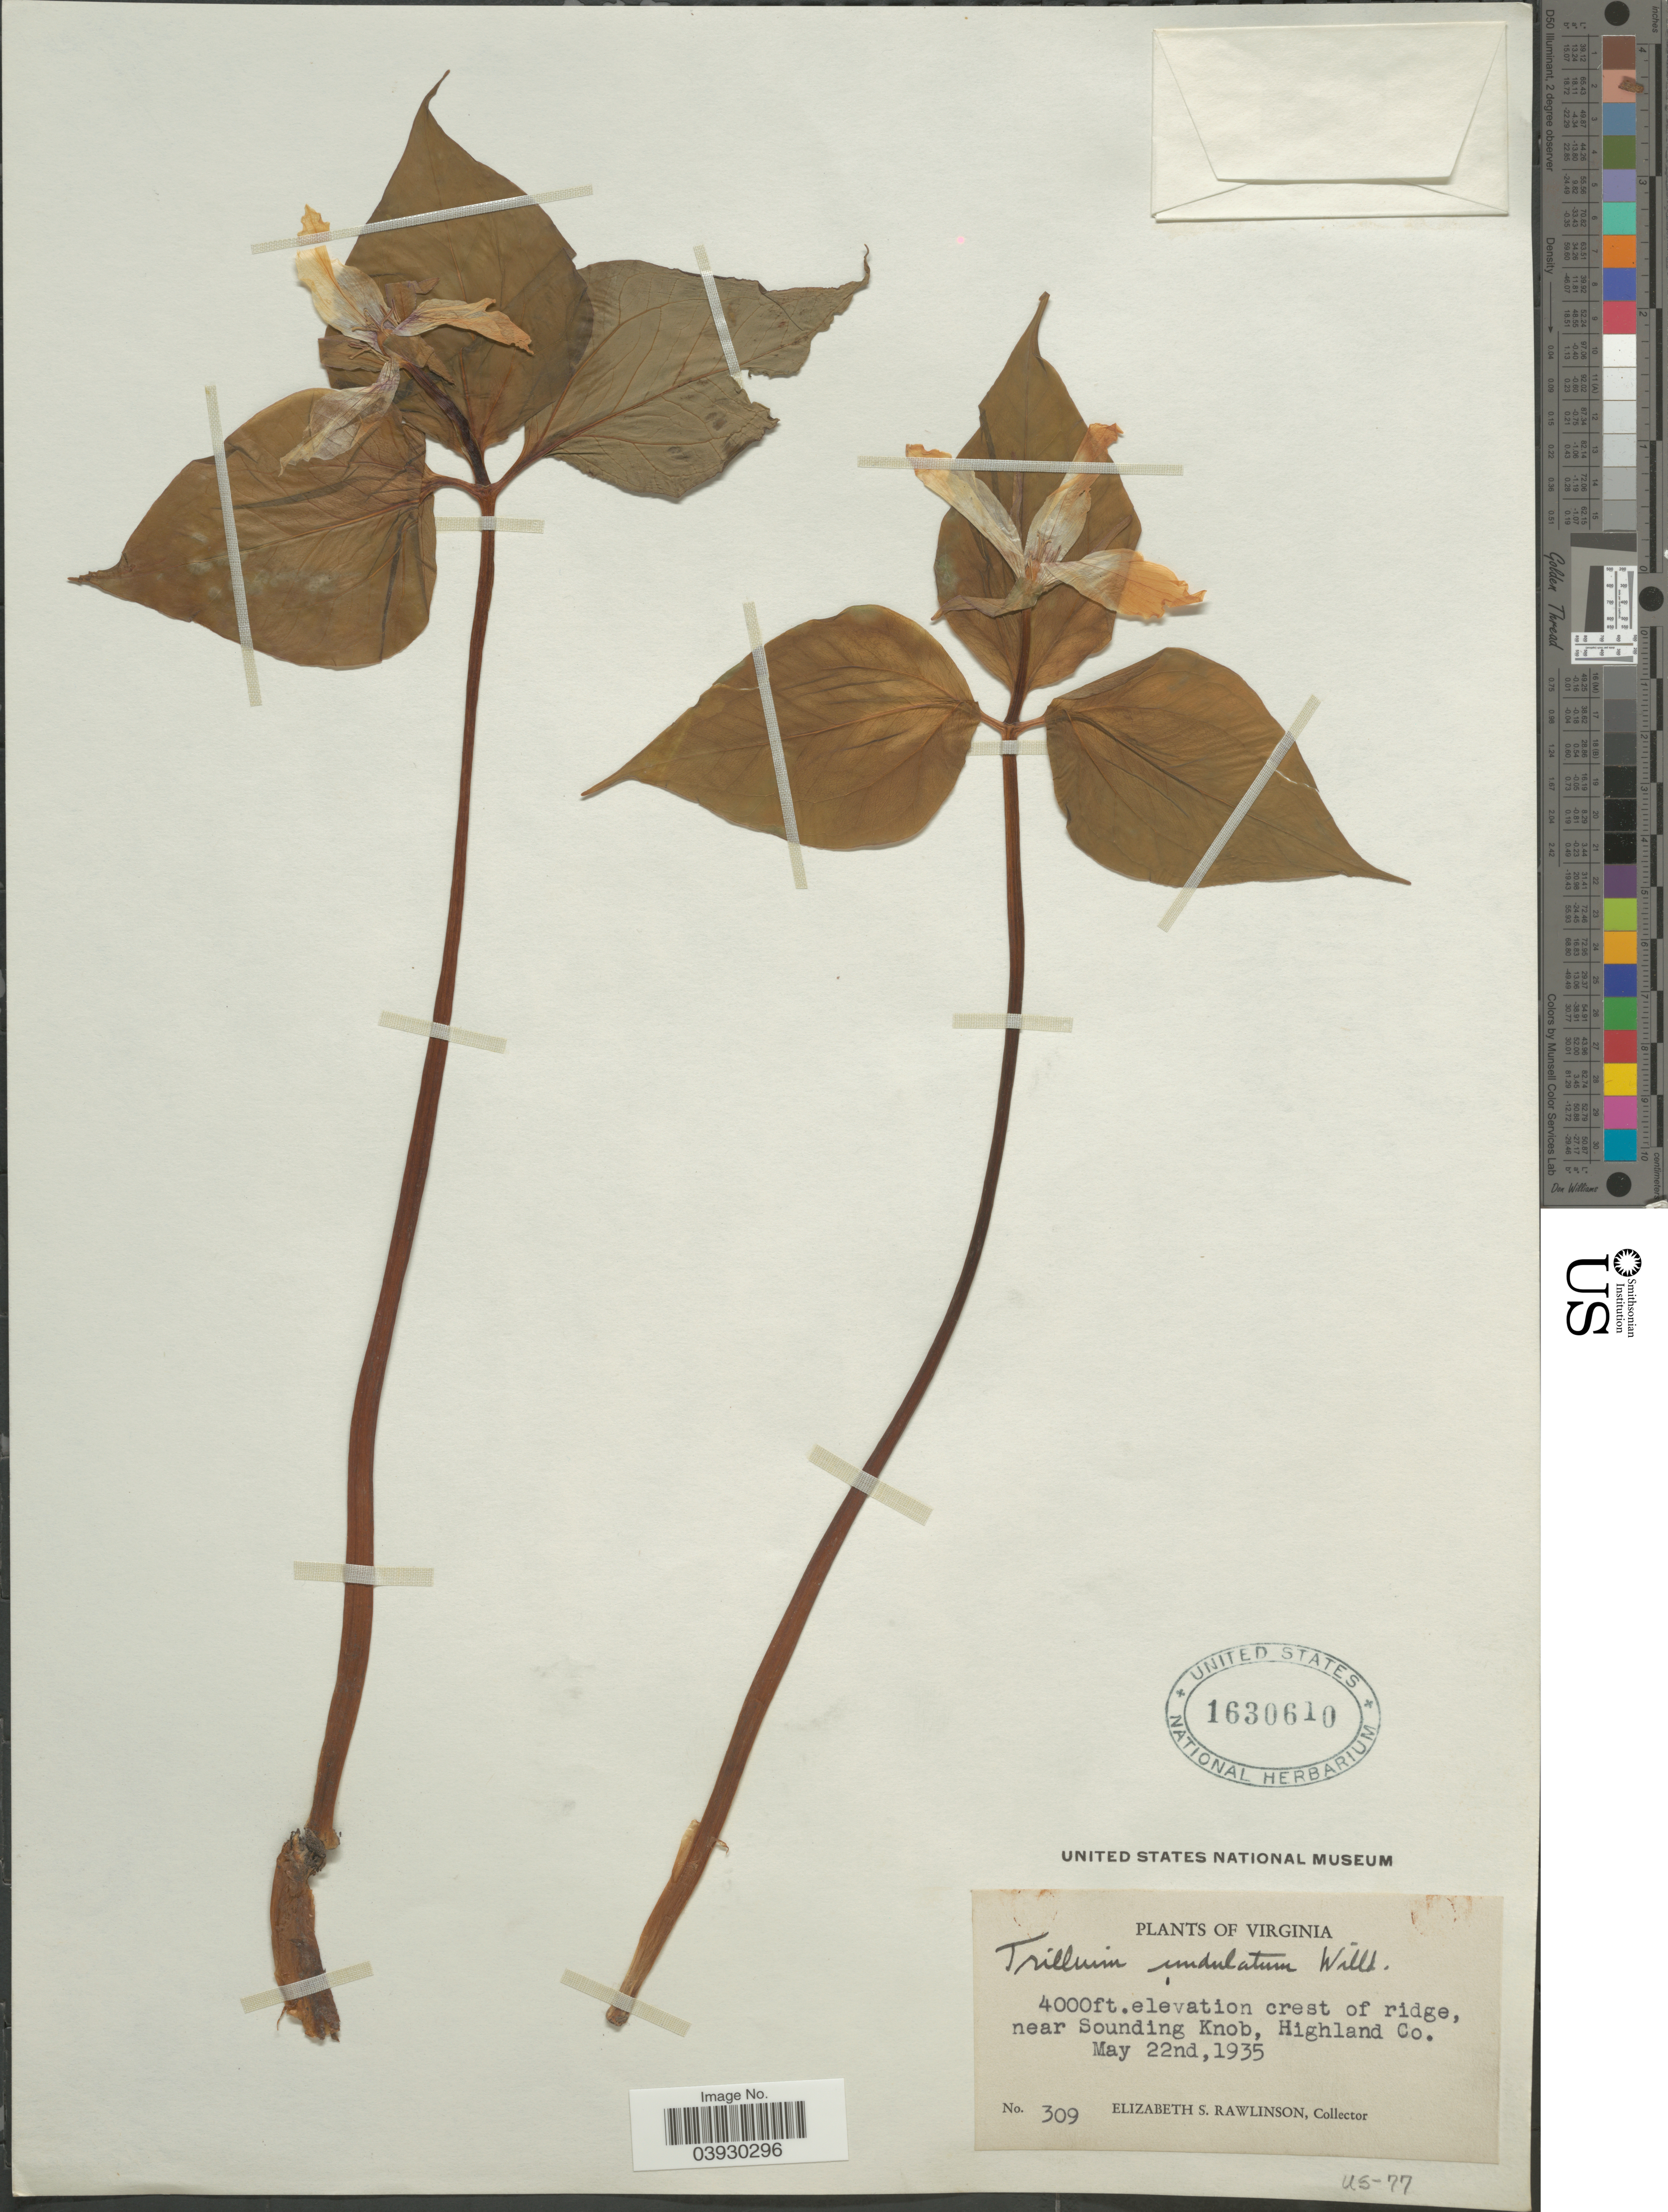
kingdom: Plantae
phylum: Tracheophyta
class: Liliopsida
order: Liliales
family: Melanthiaceae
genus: Trillium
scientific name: Trillium undulatum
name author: Willd.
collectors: E. S. Rawlinson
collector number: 309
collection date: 1935-05-22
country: United States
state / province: Virginia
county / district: Highland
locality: Crest of ridge, near Sounding Knob, Highland Co.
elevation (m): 1219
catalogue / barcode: US 1630610